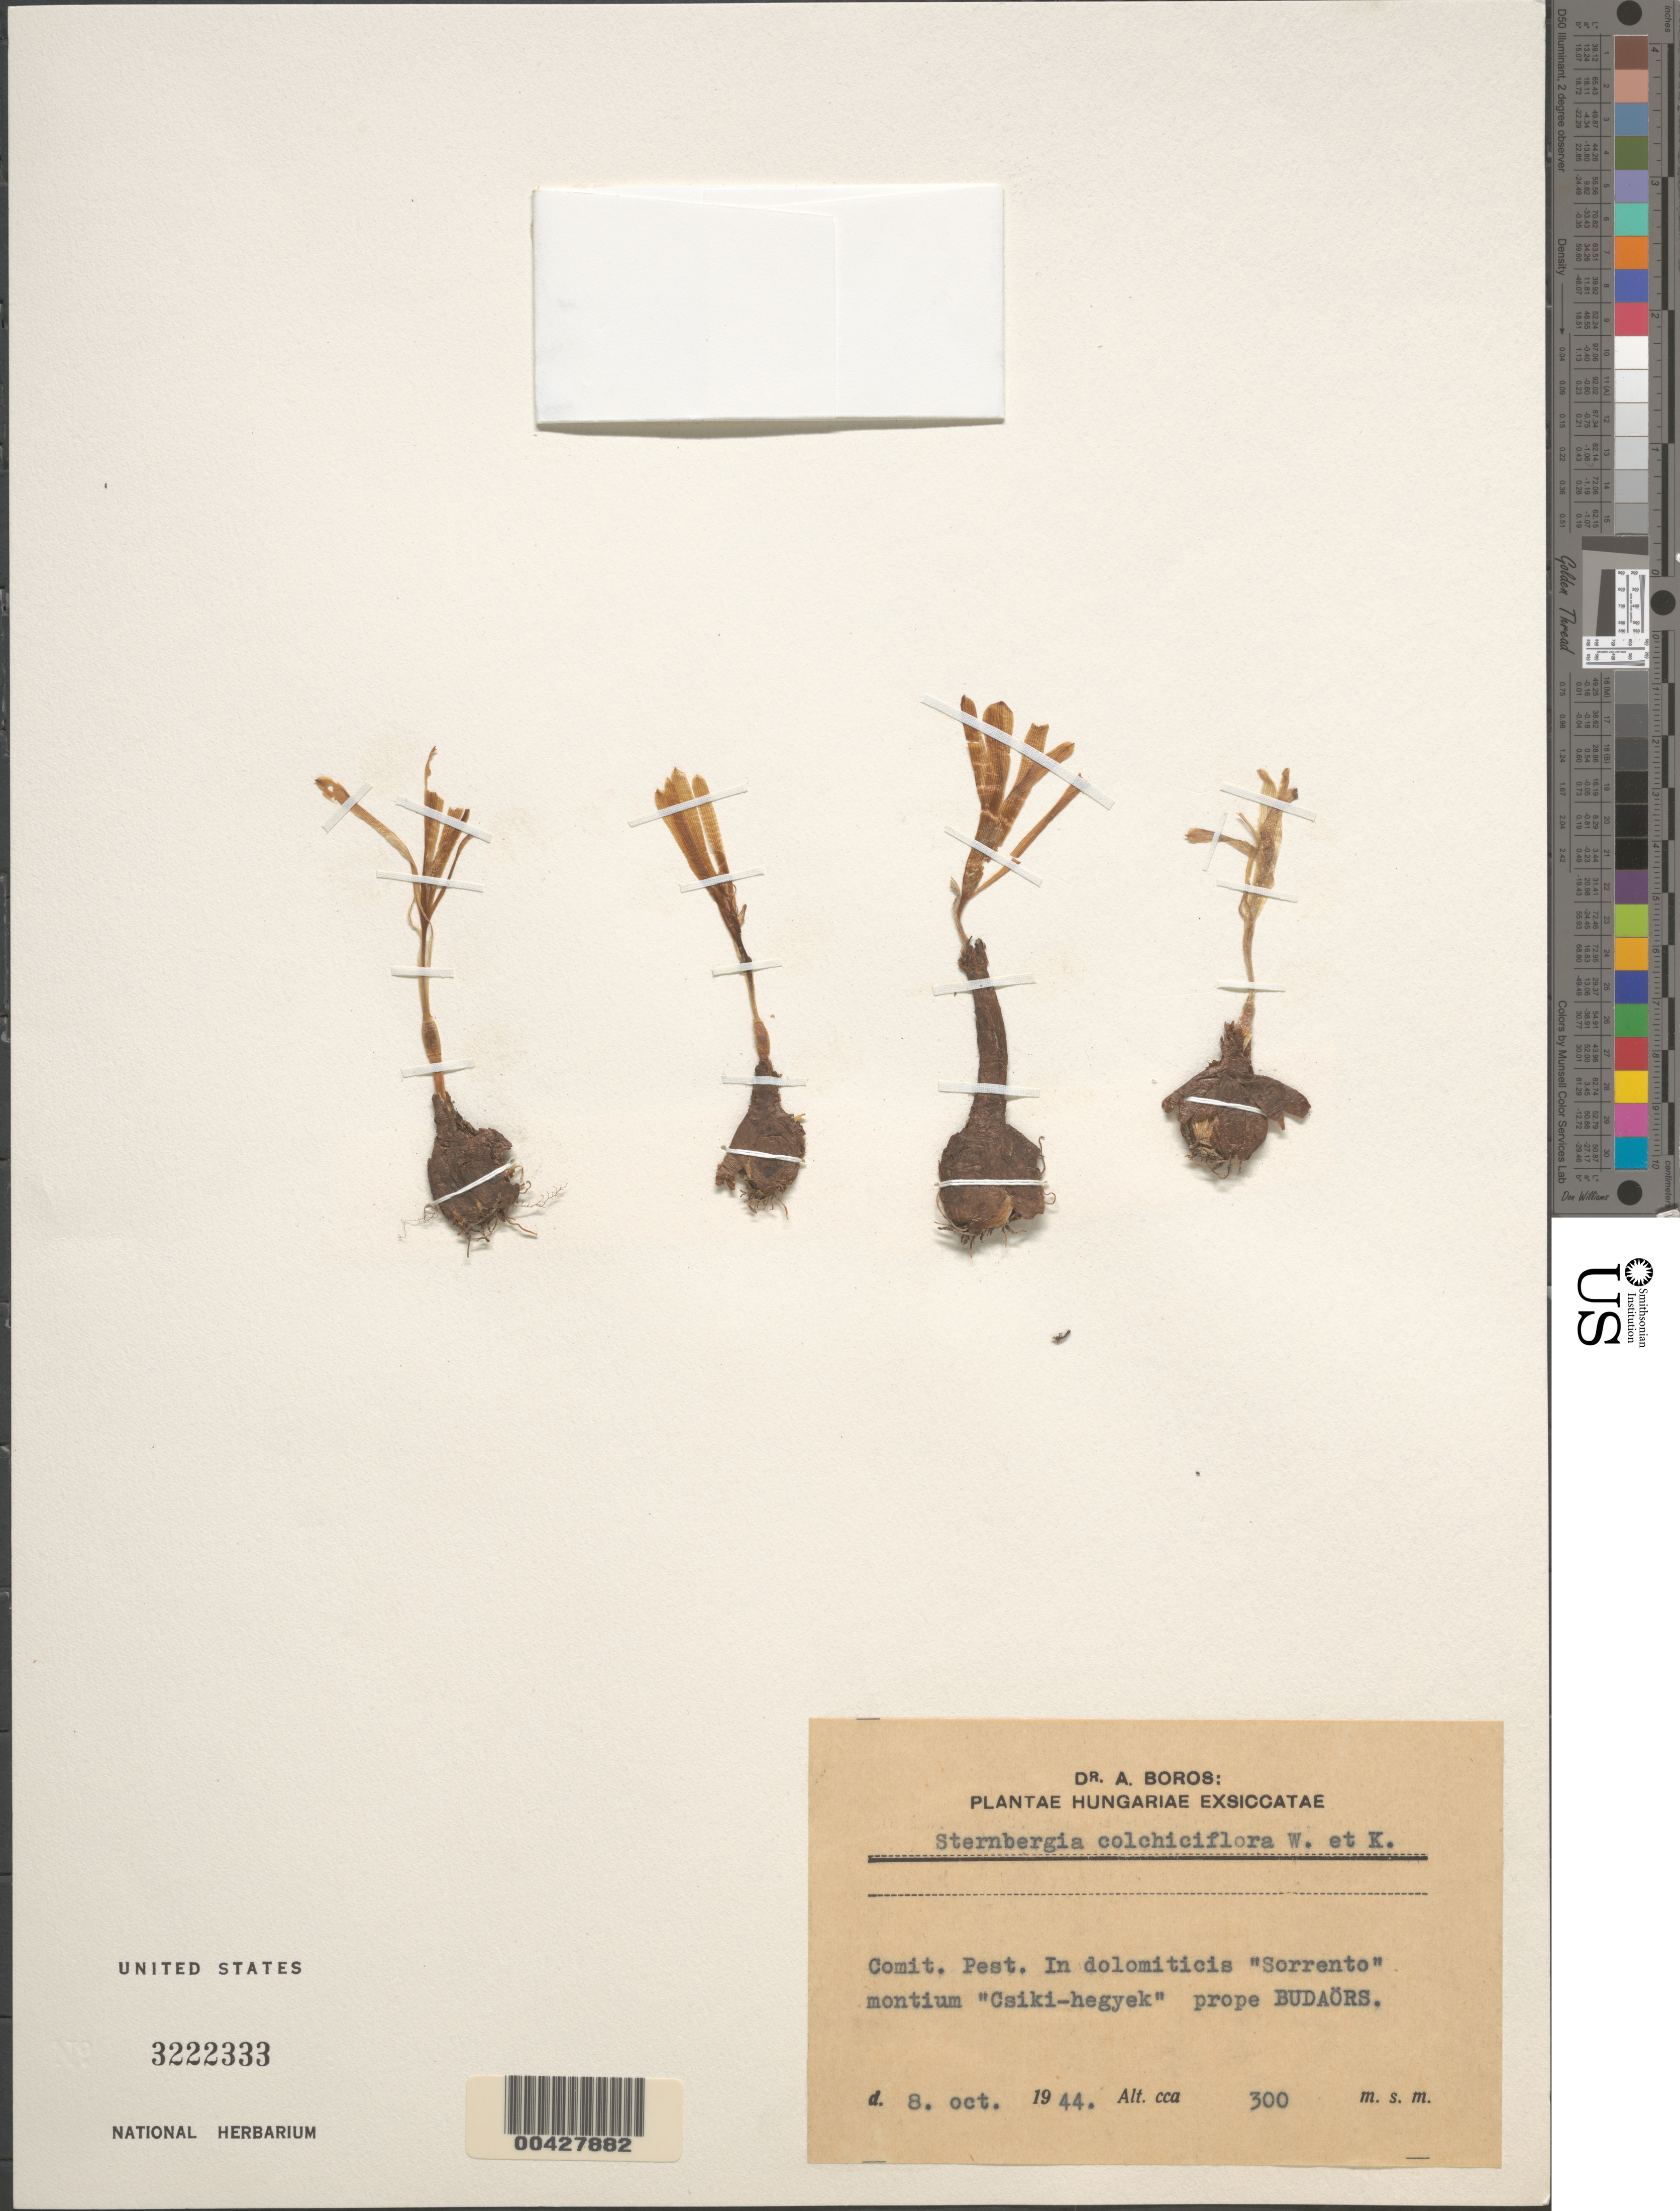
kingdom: Plantae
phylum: Tracheophyta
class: Liliopsida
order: Asparagales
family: Amaryllidaceae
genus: Sternbergia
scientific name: Sternbergia colchiciflora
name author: Waldst. & Kit.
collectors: Á. Boros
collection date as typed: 08 Oct 1944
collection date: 1944-10-08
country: Hungary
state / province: Pest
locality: Near budaors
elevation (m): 300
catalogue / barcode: US 3222333